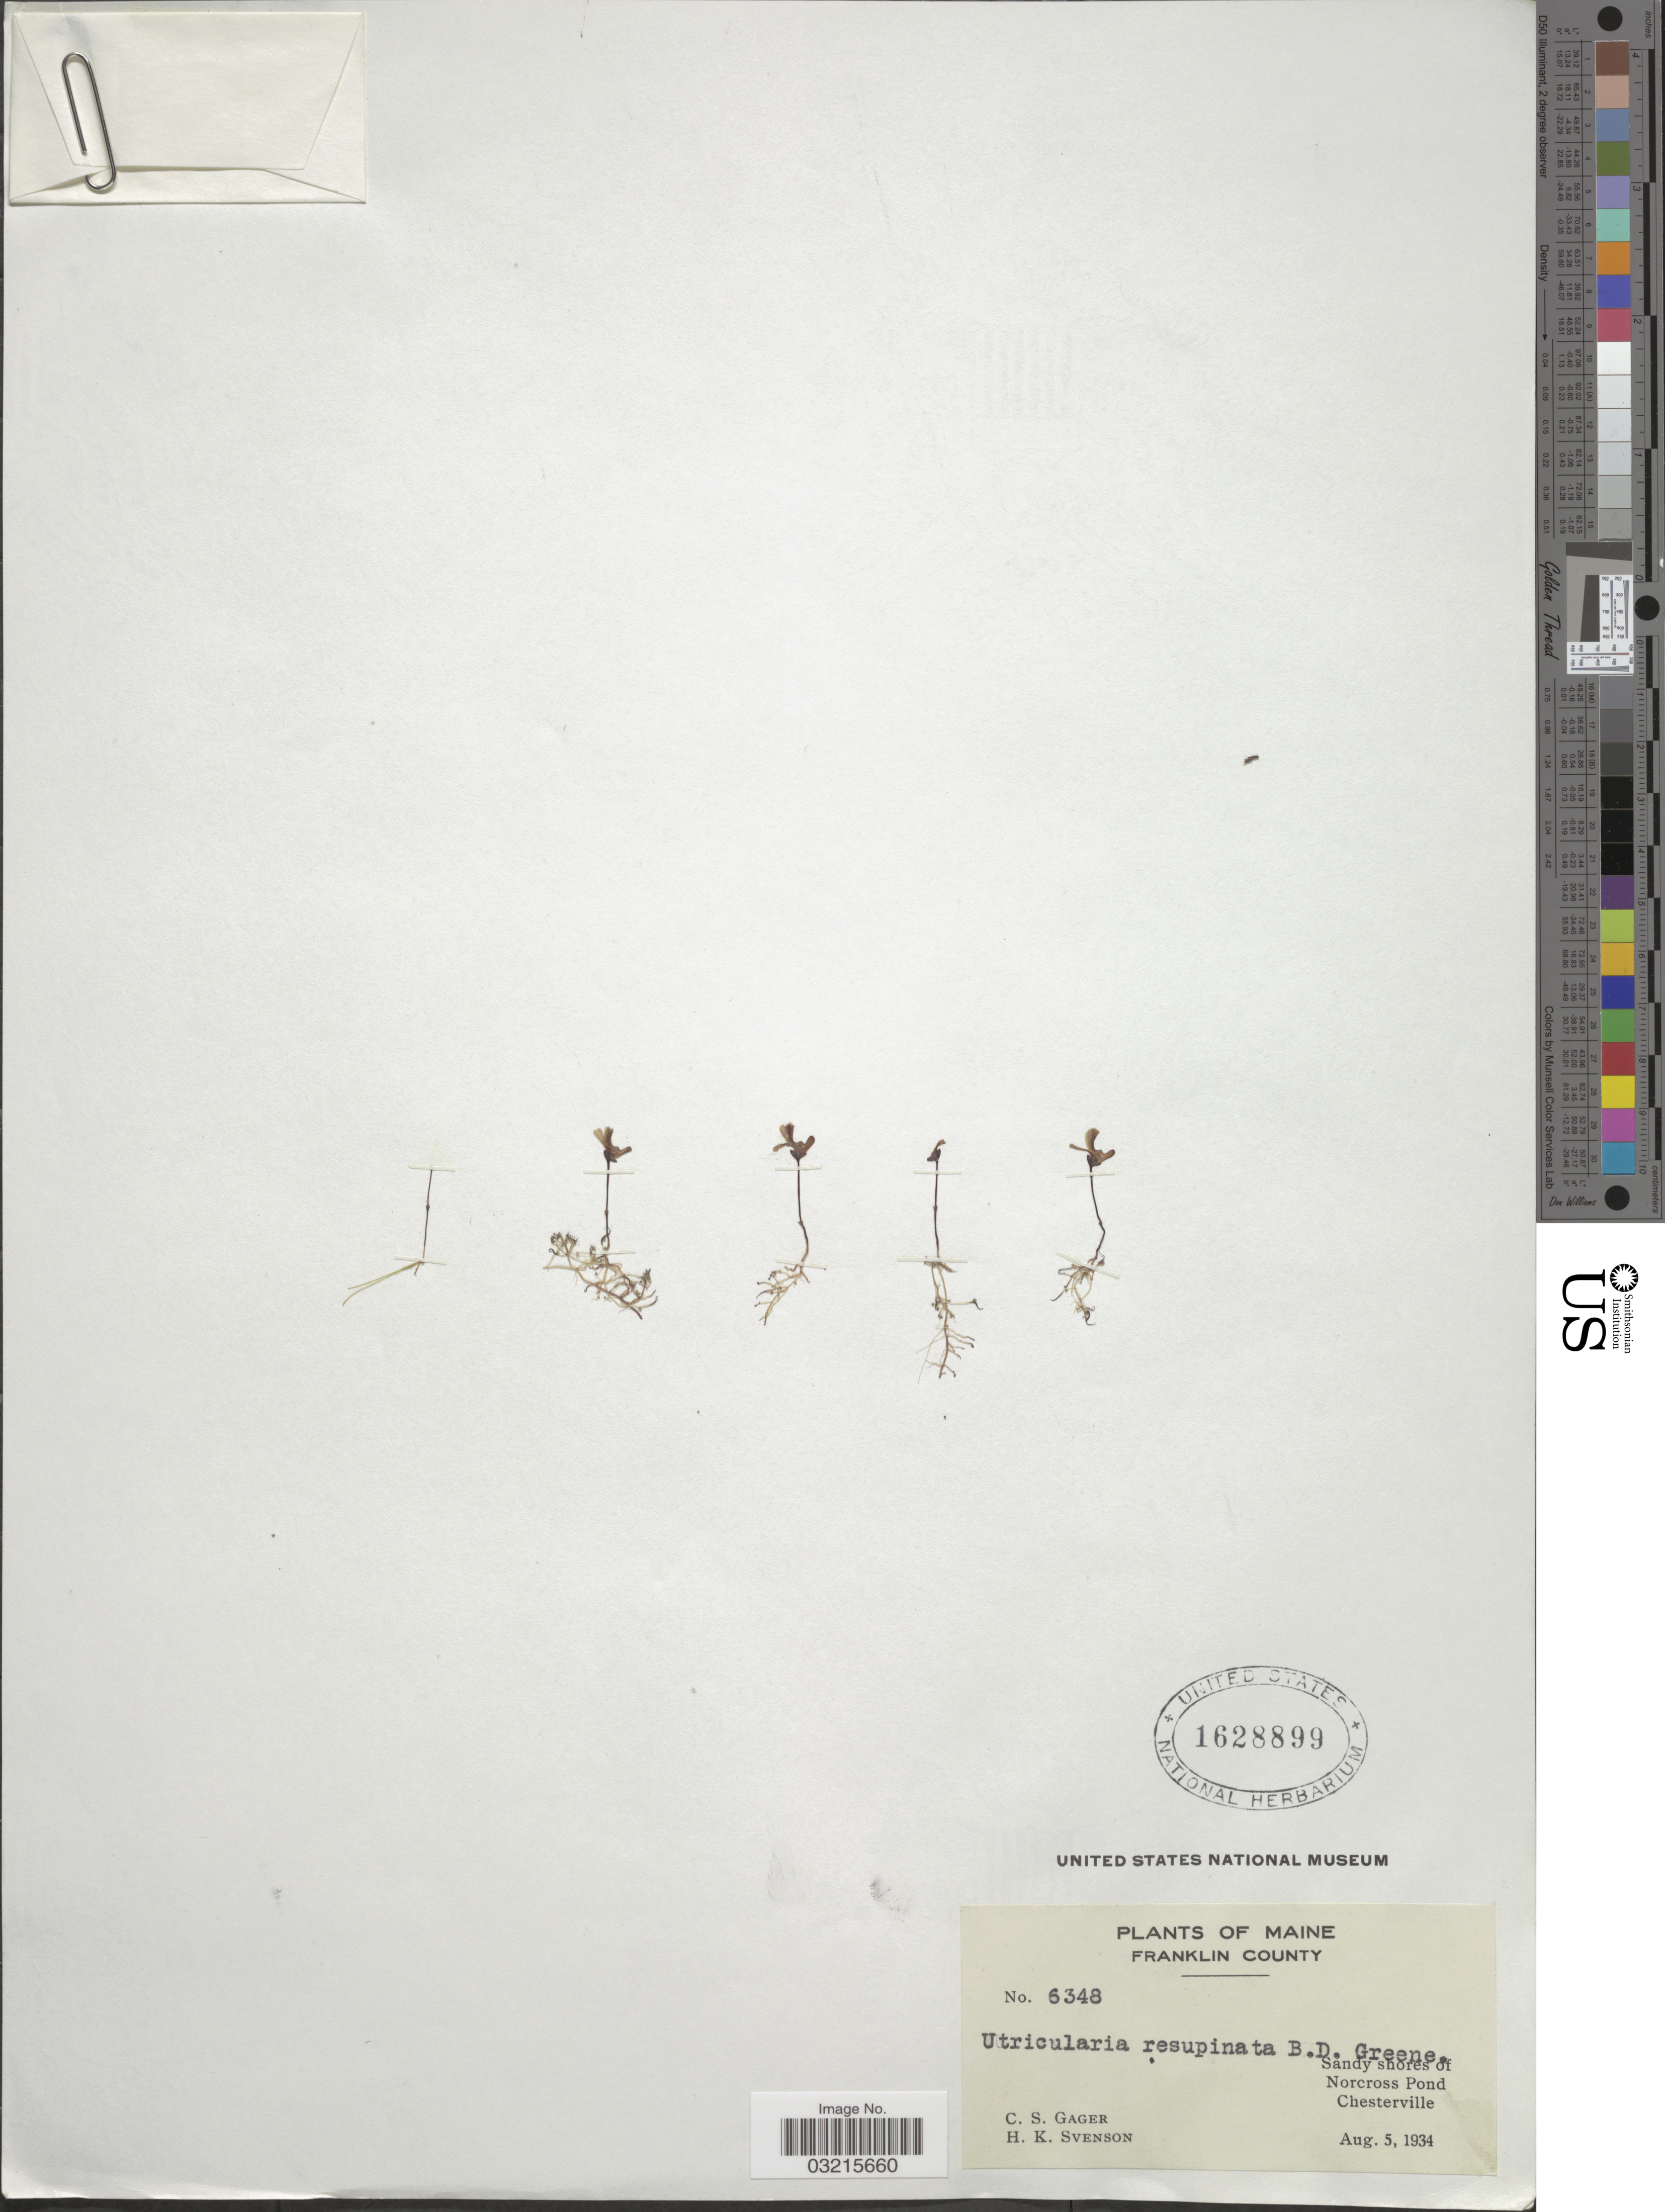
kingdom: Plantae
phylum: Tracheophyta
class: Magnoliopsida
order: Lamiales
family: Lentibulariaceae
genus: Utricularia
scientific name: Utricularia resupinata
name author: B.D. Greene ex Bigelow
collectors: C. Gager & H. K. Svenson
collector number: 6348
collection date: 1934-08-05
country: United States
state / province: Maine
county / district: Franklin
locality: Franklin County, Sandy shores of Norcross Pond, Chesterville.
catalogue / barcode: US 1628899